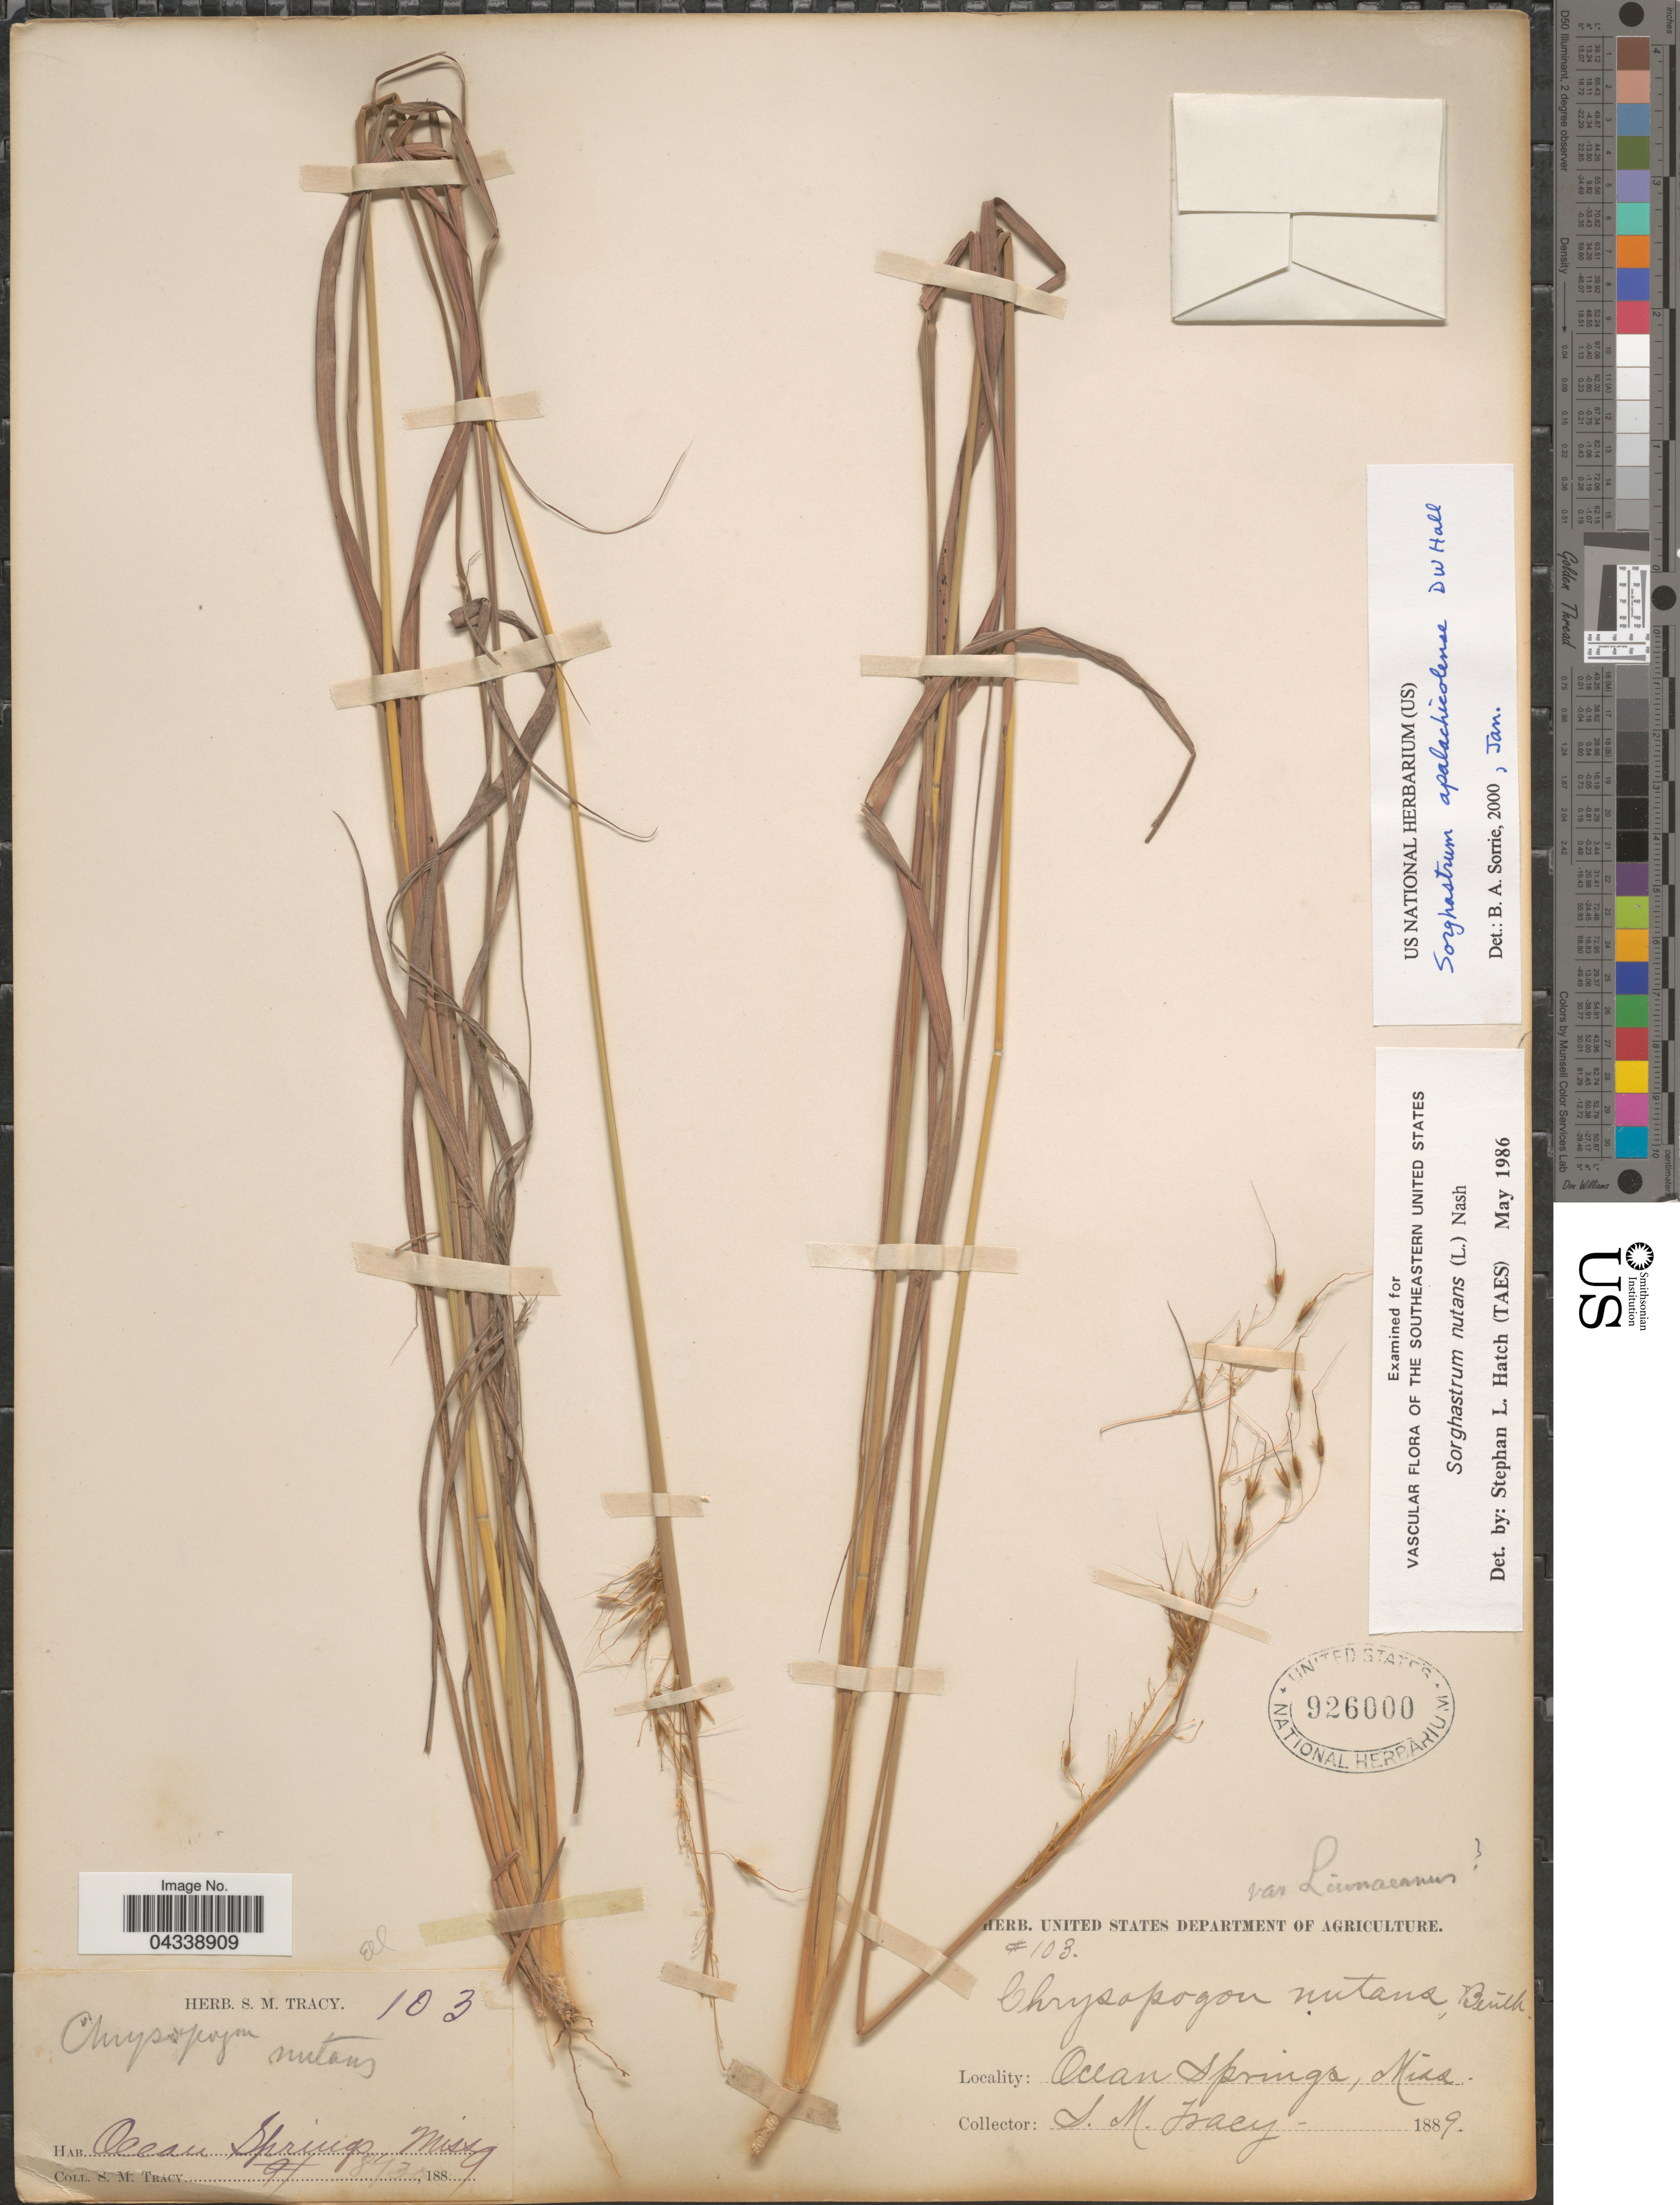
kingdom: Plantae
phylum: Tracheophyta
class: Liliopsida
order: Poales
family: Poaceae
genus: Sorghastrum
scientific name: Sorghastrum elliottii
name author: (C. Mohr) Nash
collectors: S. M. Tracy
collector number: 103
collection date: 1889-08-30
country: United States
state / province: Mississippi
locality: Ocean Springs.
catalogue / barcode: US 926000